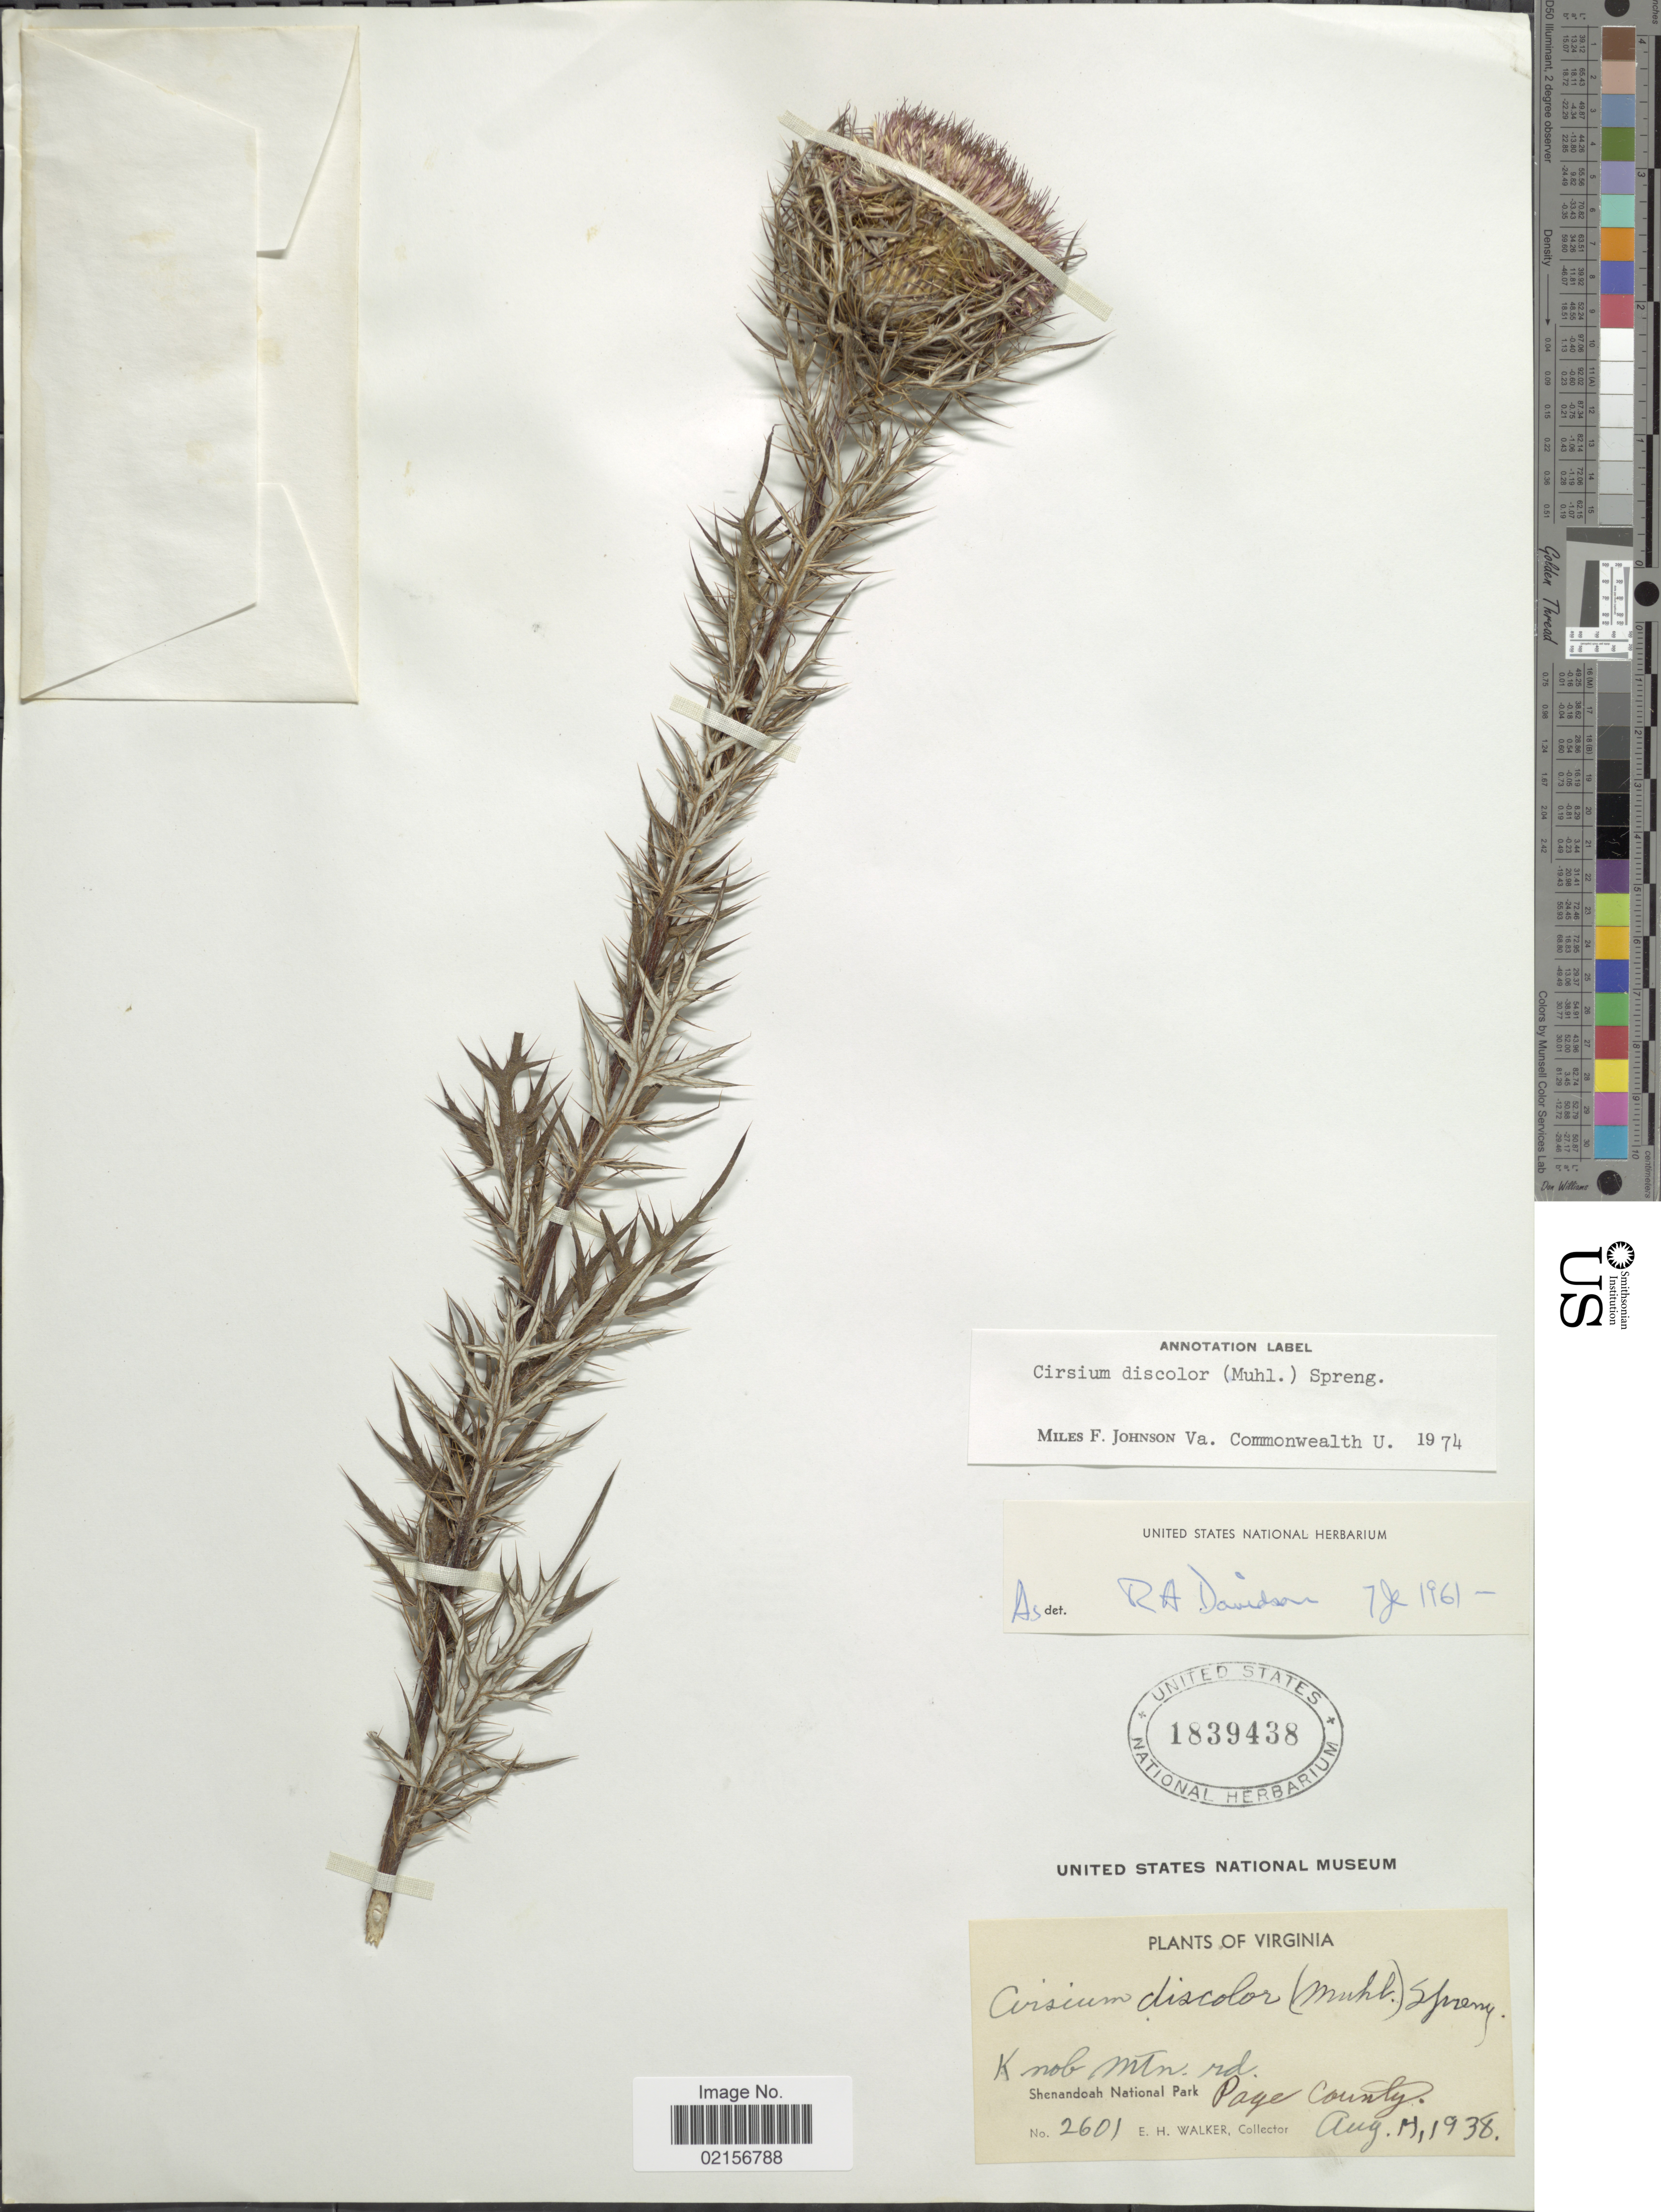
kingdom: Plantae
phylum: Tracheophyta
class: Magnoliopsida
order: Asterales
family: Asteraceae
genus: Cirsium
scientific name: Cirsium discolor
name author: (Muhl. ex Willd.) Spreng.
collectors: E. H. Walker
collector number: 2601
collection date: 1938-08-14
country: United States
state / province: Virginia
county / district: Page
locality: Knob Mtn. Rd., Shenandoah National Park, Page County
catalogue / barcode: US 1839438